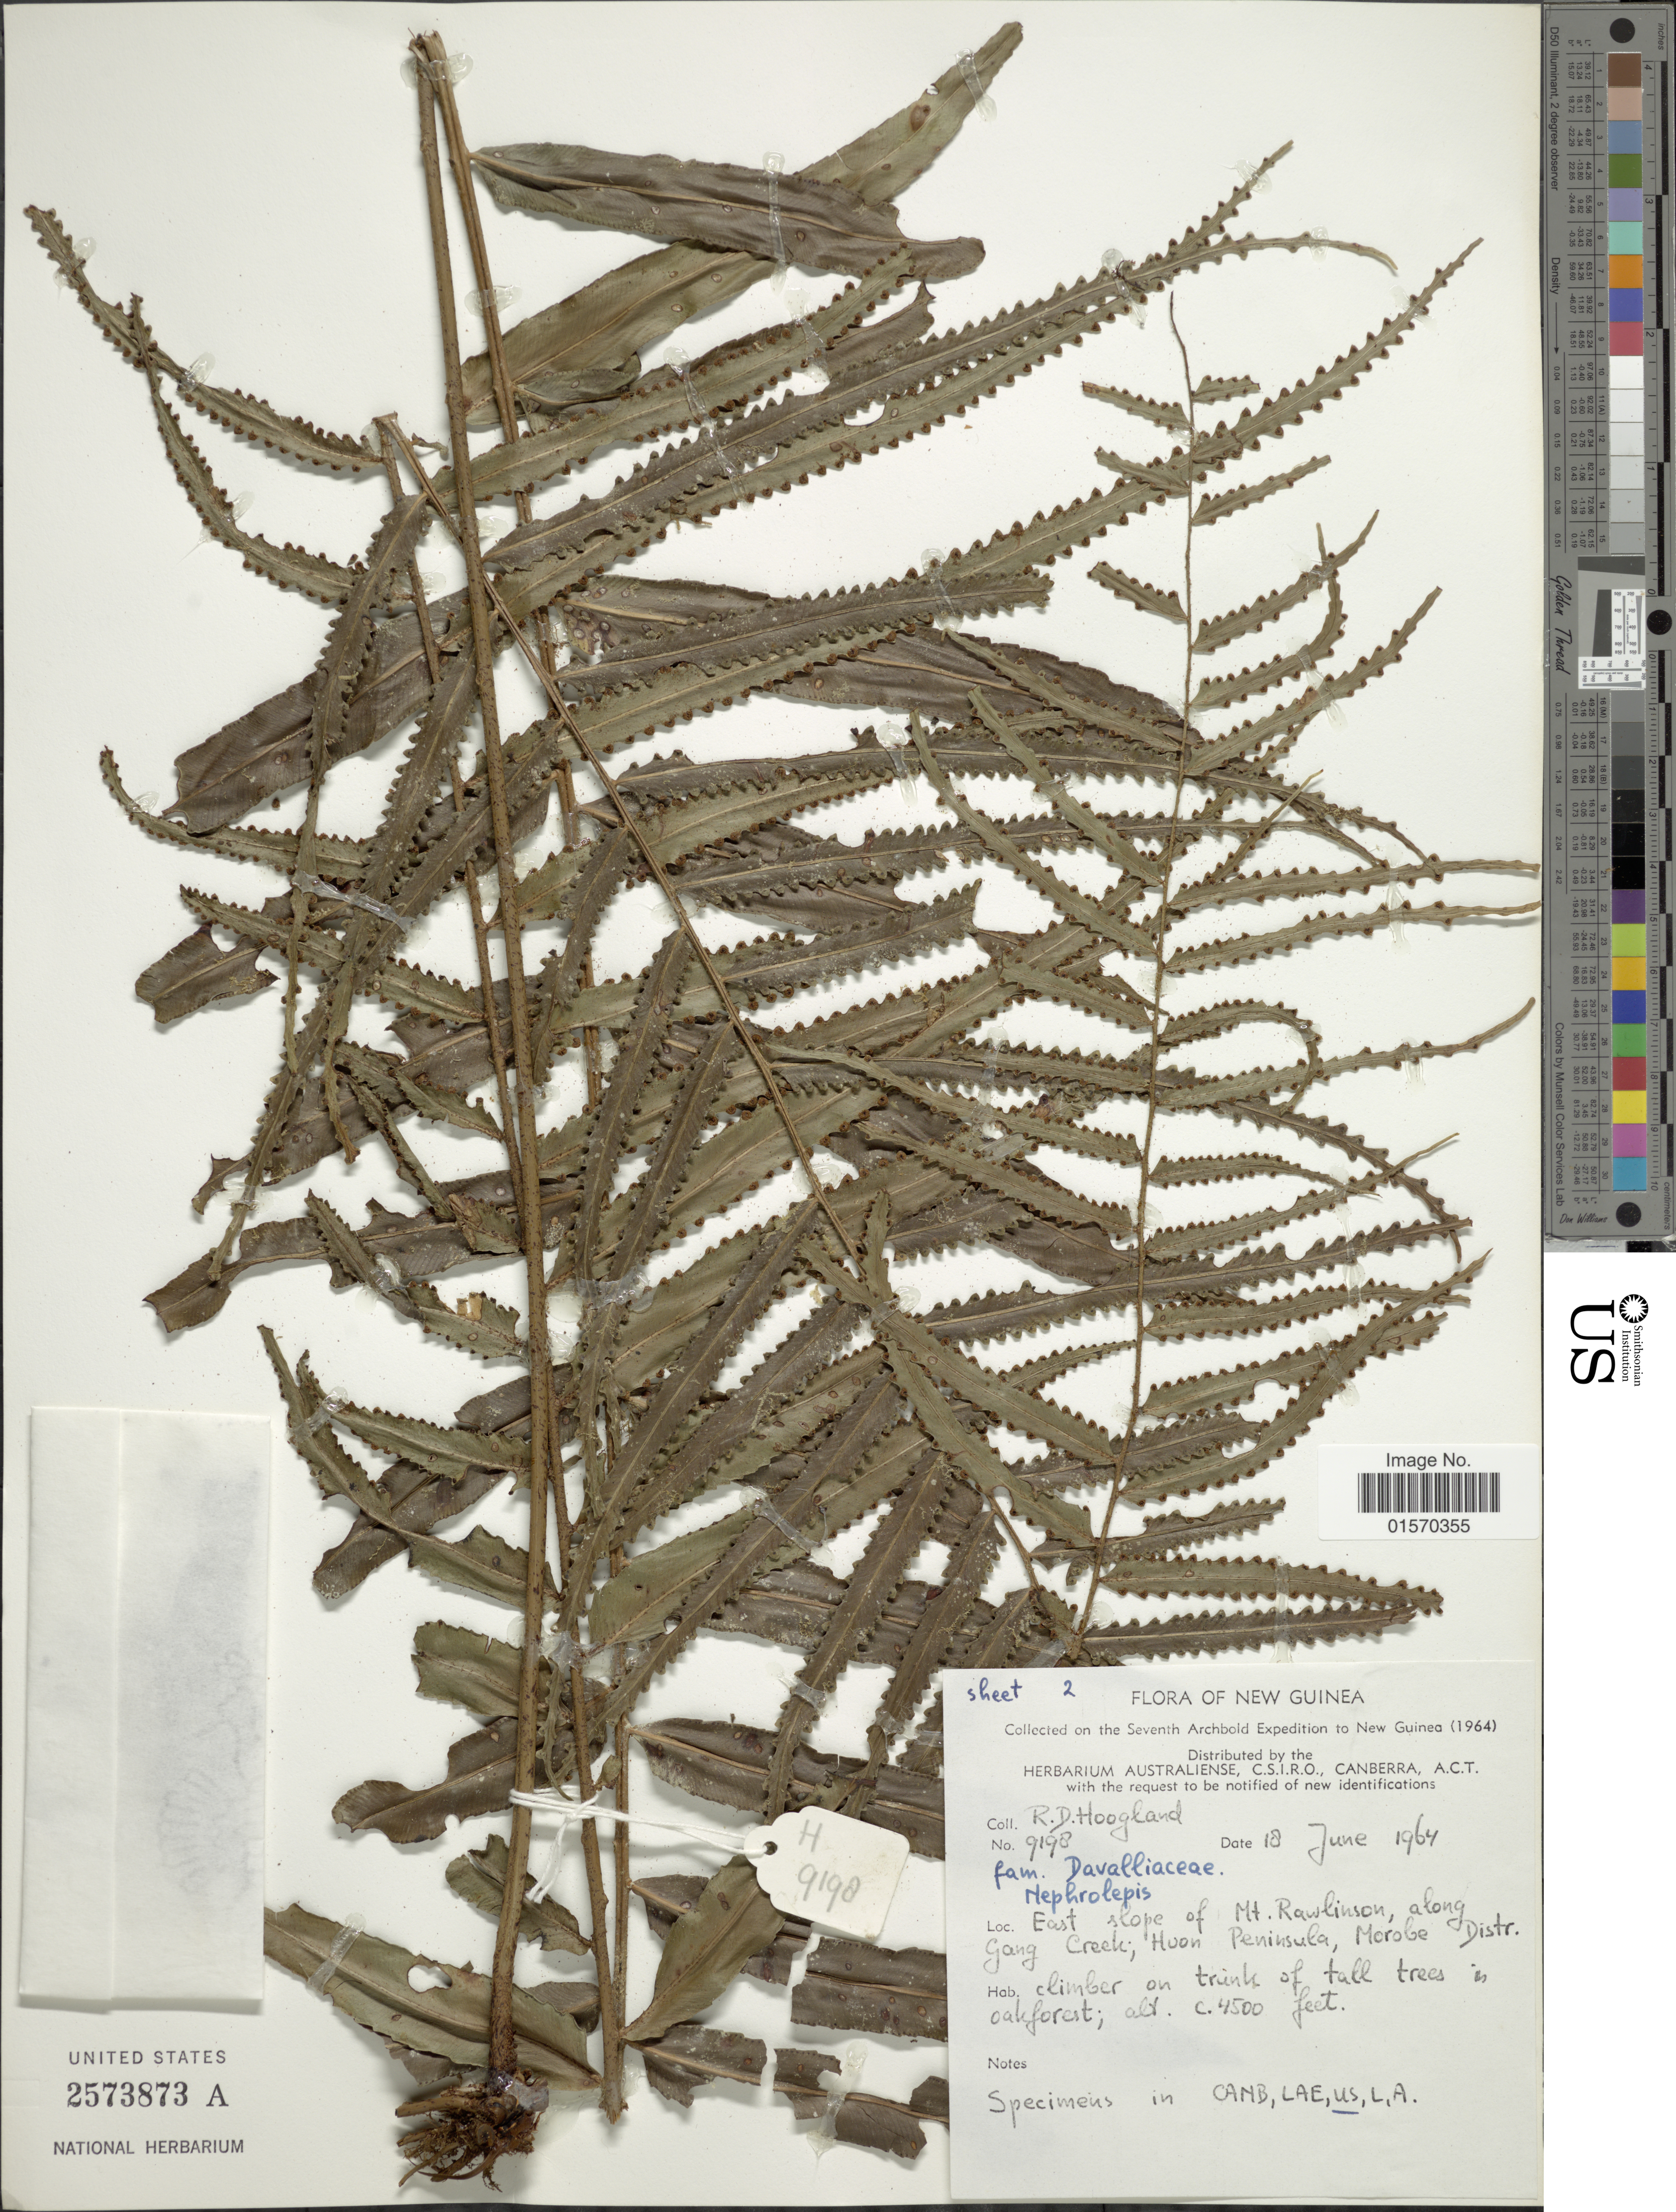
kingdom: Plantae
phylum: Tracheophyta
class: Polypodiopsida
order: Polypodiales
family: Nephrolepidaceae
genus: Nephrolepis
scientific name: Nephrolepis acuminata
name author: (Houtt.) Kuhn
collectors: R. D. Hoogland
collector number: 9198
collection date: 1964-06-18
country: Papua New Guinea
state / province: Morobe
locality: New Guinea. East slope of Mt. Rawlinson, along Gang Creek; Huon Peninsula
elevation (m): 1372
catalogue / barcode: US 2573873A